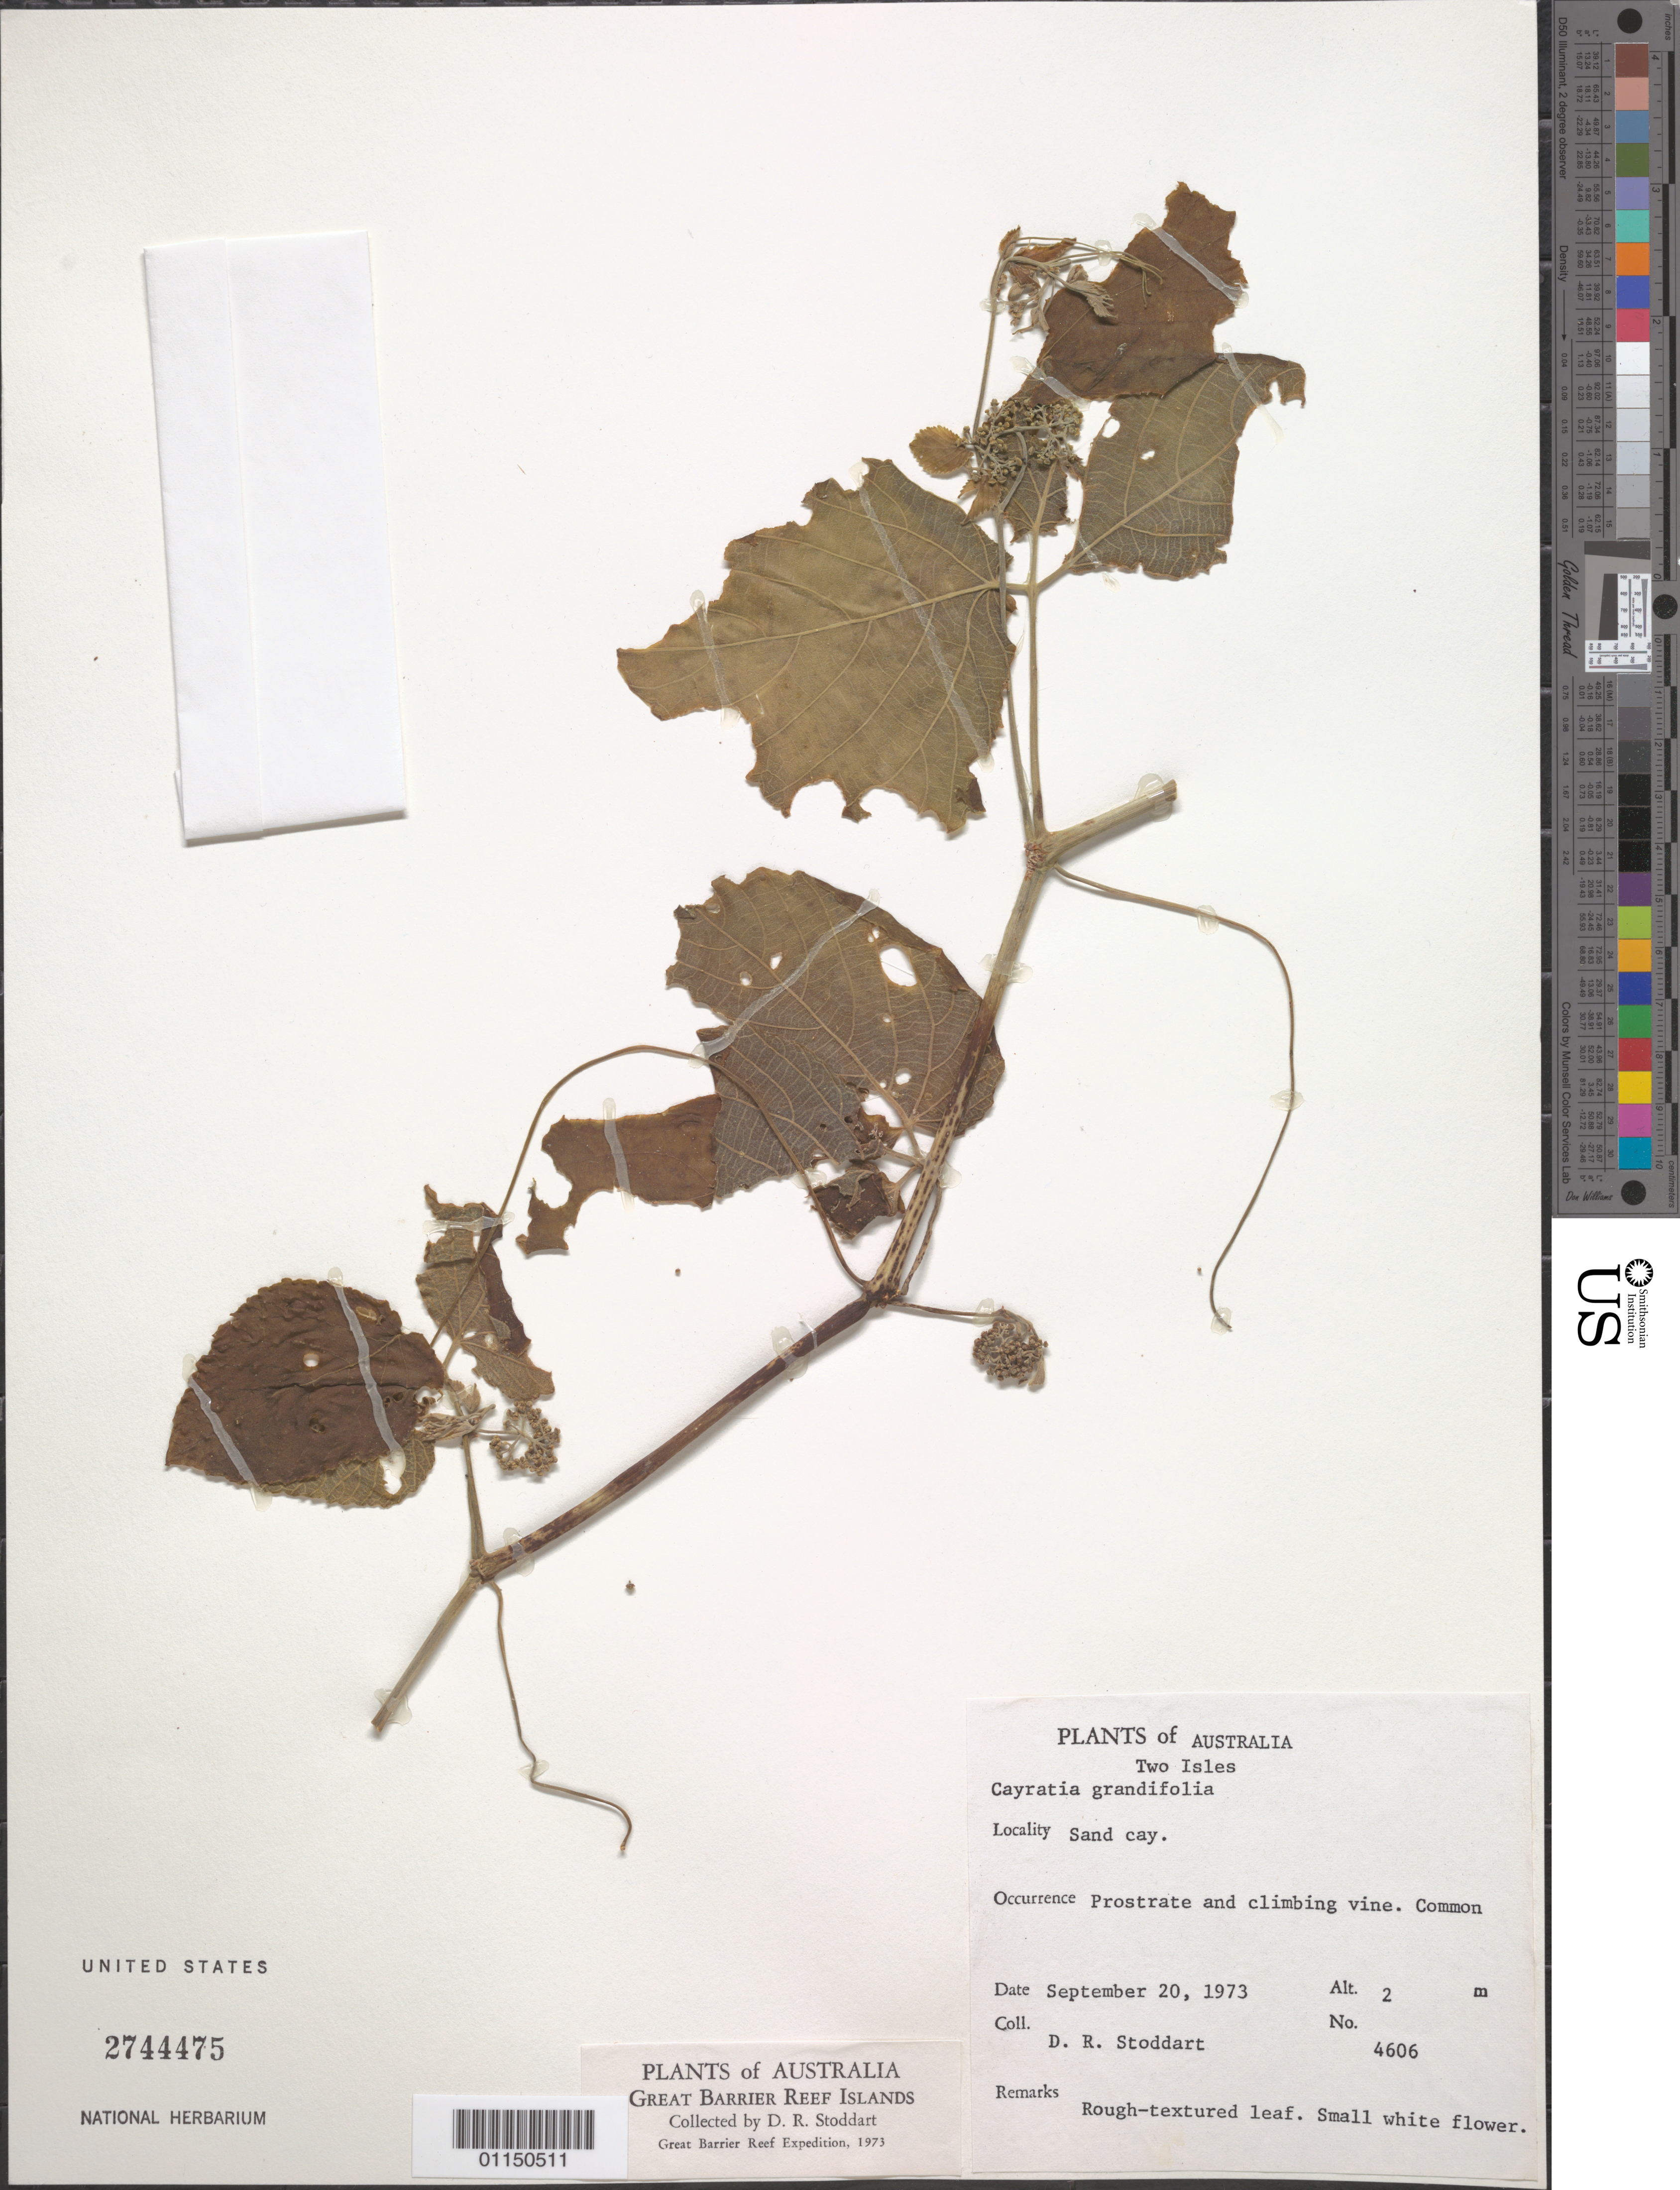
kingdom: Plantae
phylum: Tracheophyta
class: Magnoliopsida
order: Vitales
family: Vitaceae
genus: Cayratia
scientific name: Cayratia grandifolia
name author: (Warb.) Suess.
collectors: D. R. Stoddart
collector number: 4606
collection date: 1973-09-10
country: Australia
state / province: Queensland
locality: Great Barrier Reef Islands. Two Isles.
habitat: Sand Cay. Prostrate and climbing vine. Common.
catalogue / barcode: US 2744475